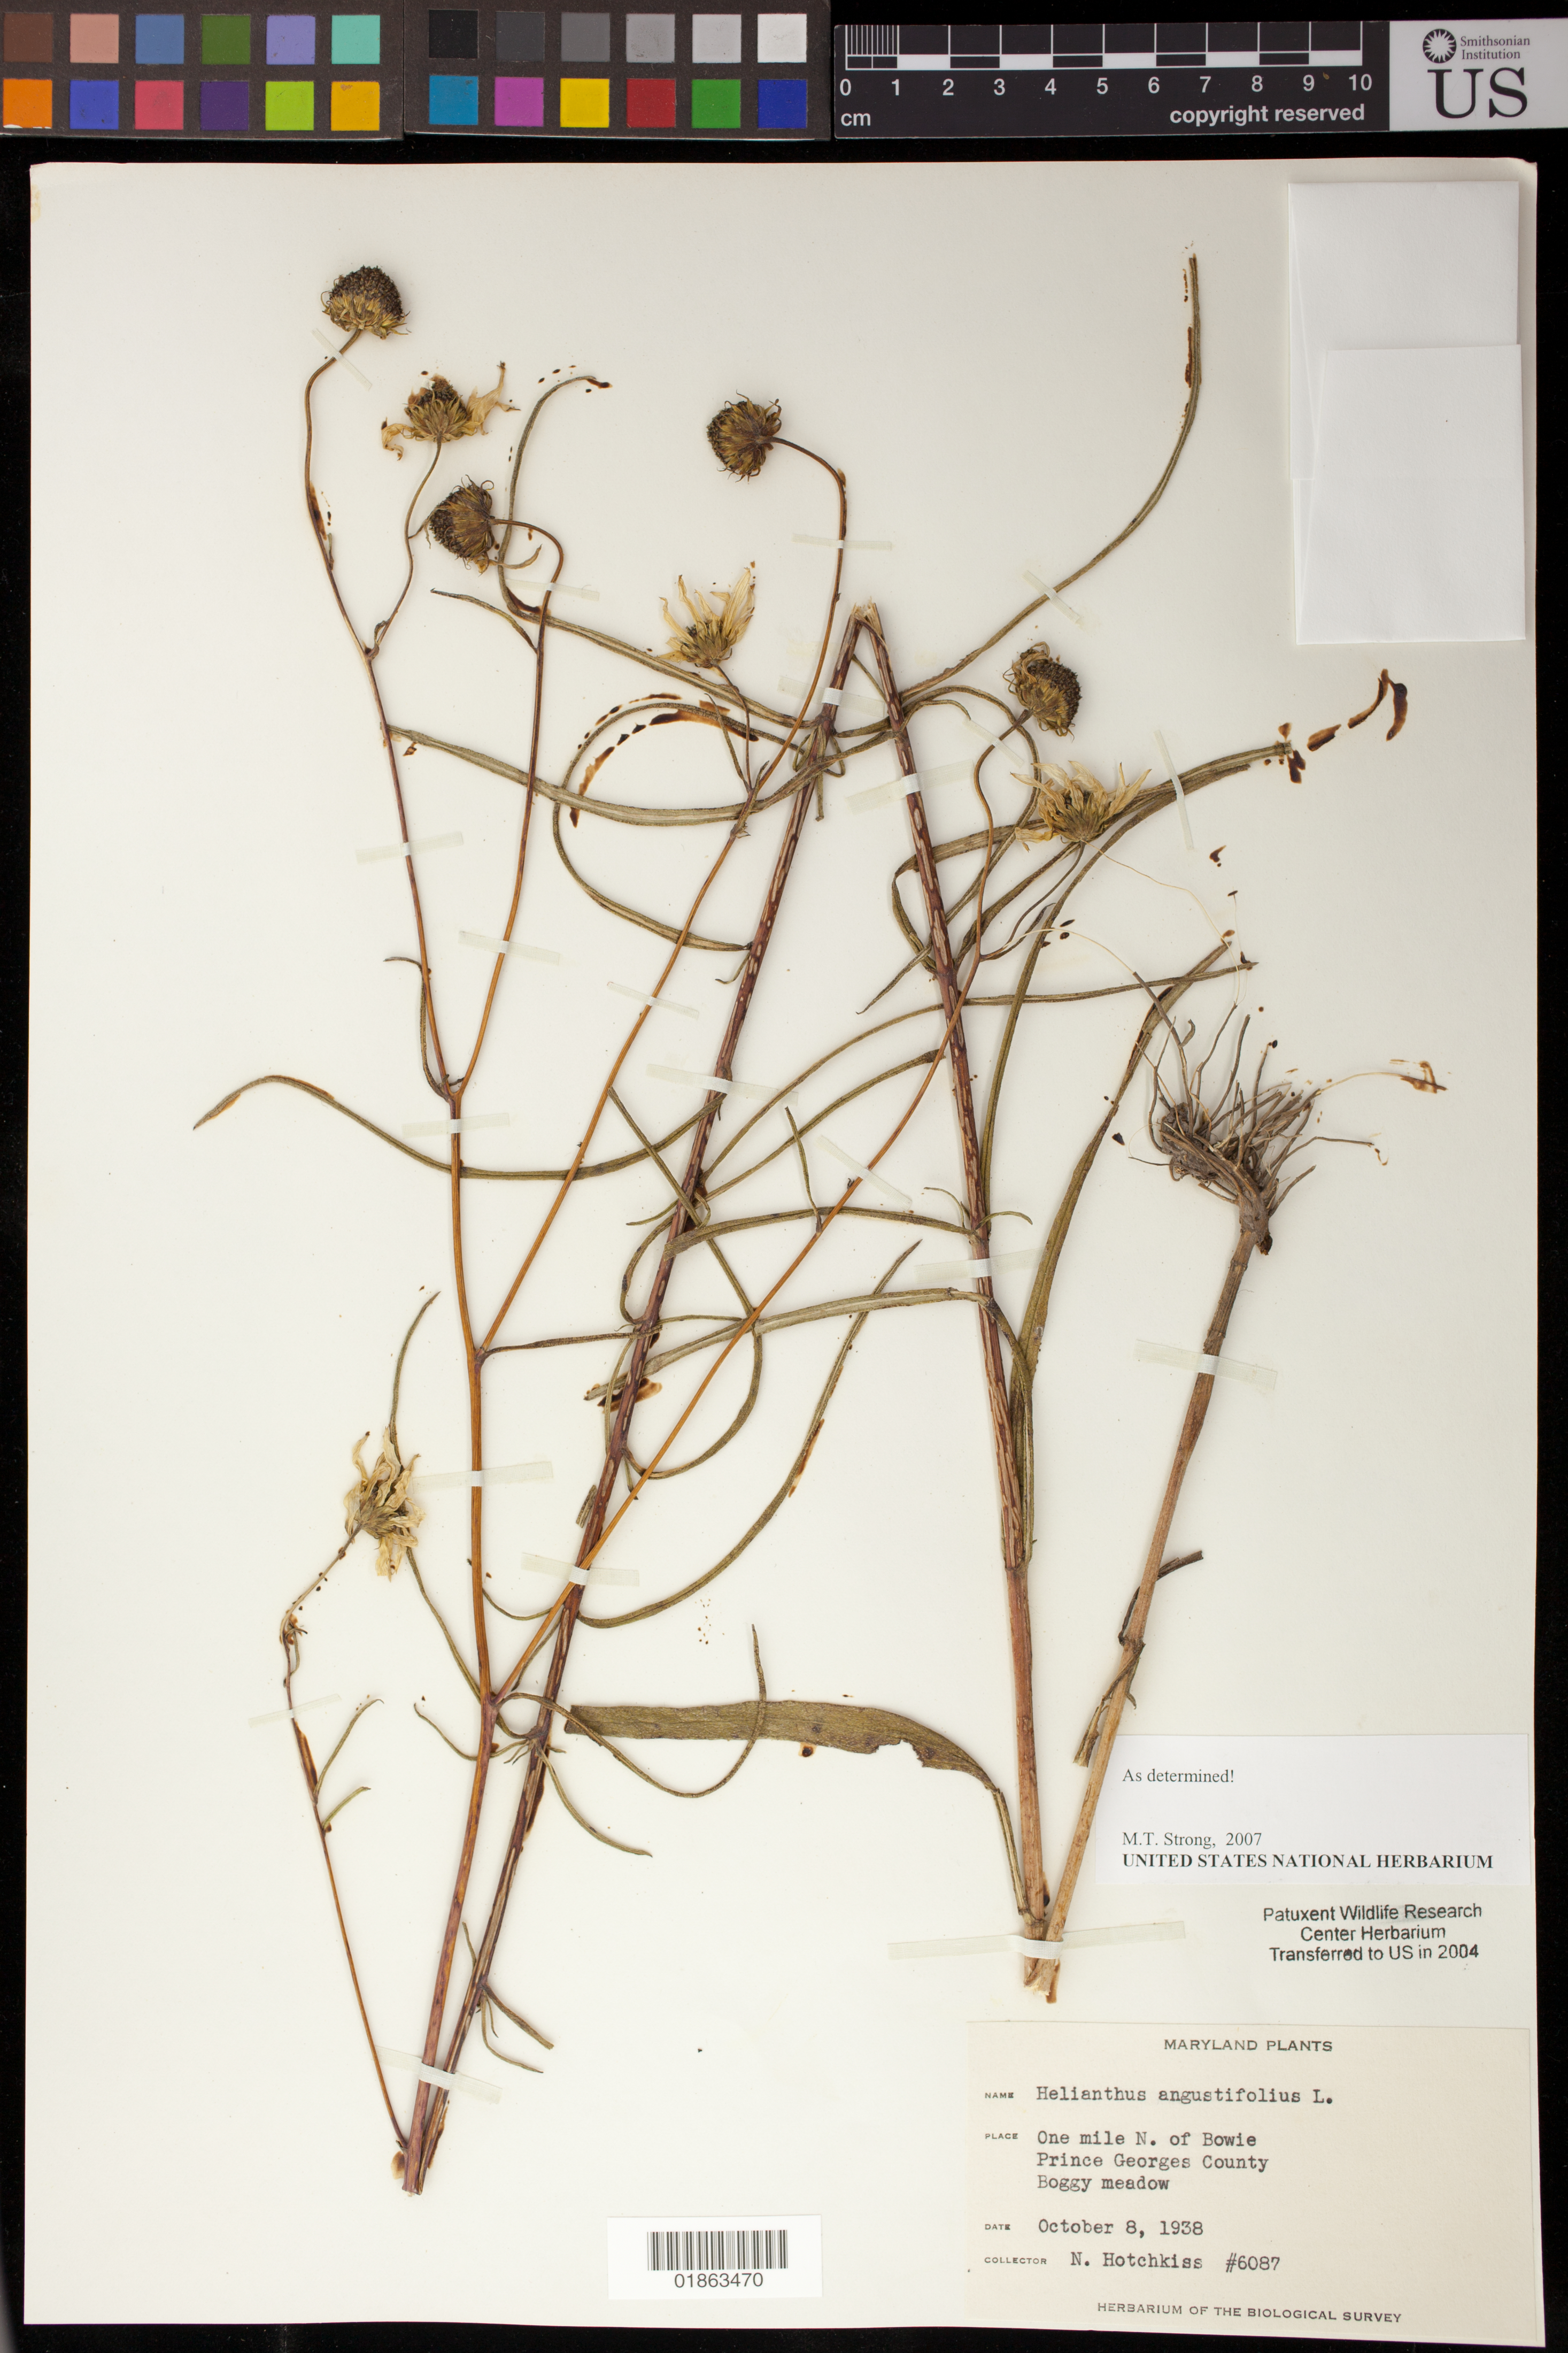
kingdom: Plantae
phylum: Tracheophyta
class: Magnoliopsida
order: Asterales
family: Asteraceae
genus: Helianthus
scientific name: Helianthus angustifolius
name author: L.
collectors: N. Hotchkiss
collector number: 6087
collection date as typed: October 8, 1938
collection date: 1938-10-08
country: United States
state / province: Maryland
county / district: Prince George's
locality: One mile north of Bowie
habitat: Boggy meadow.